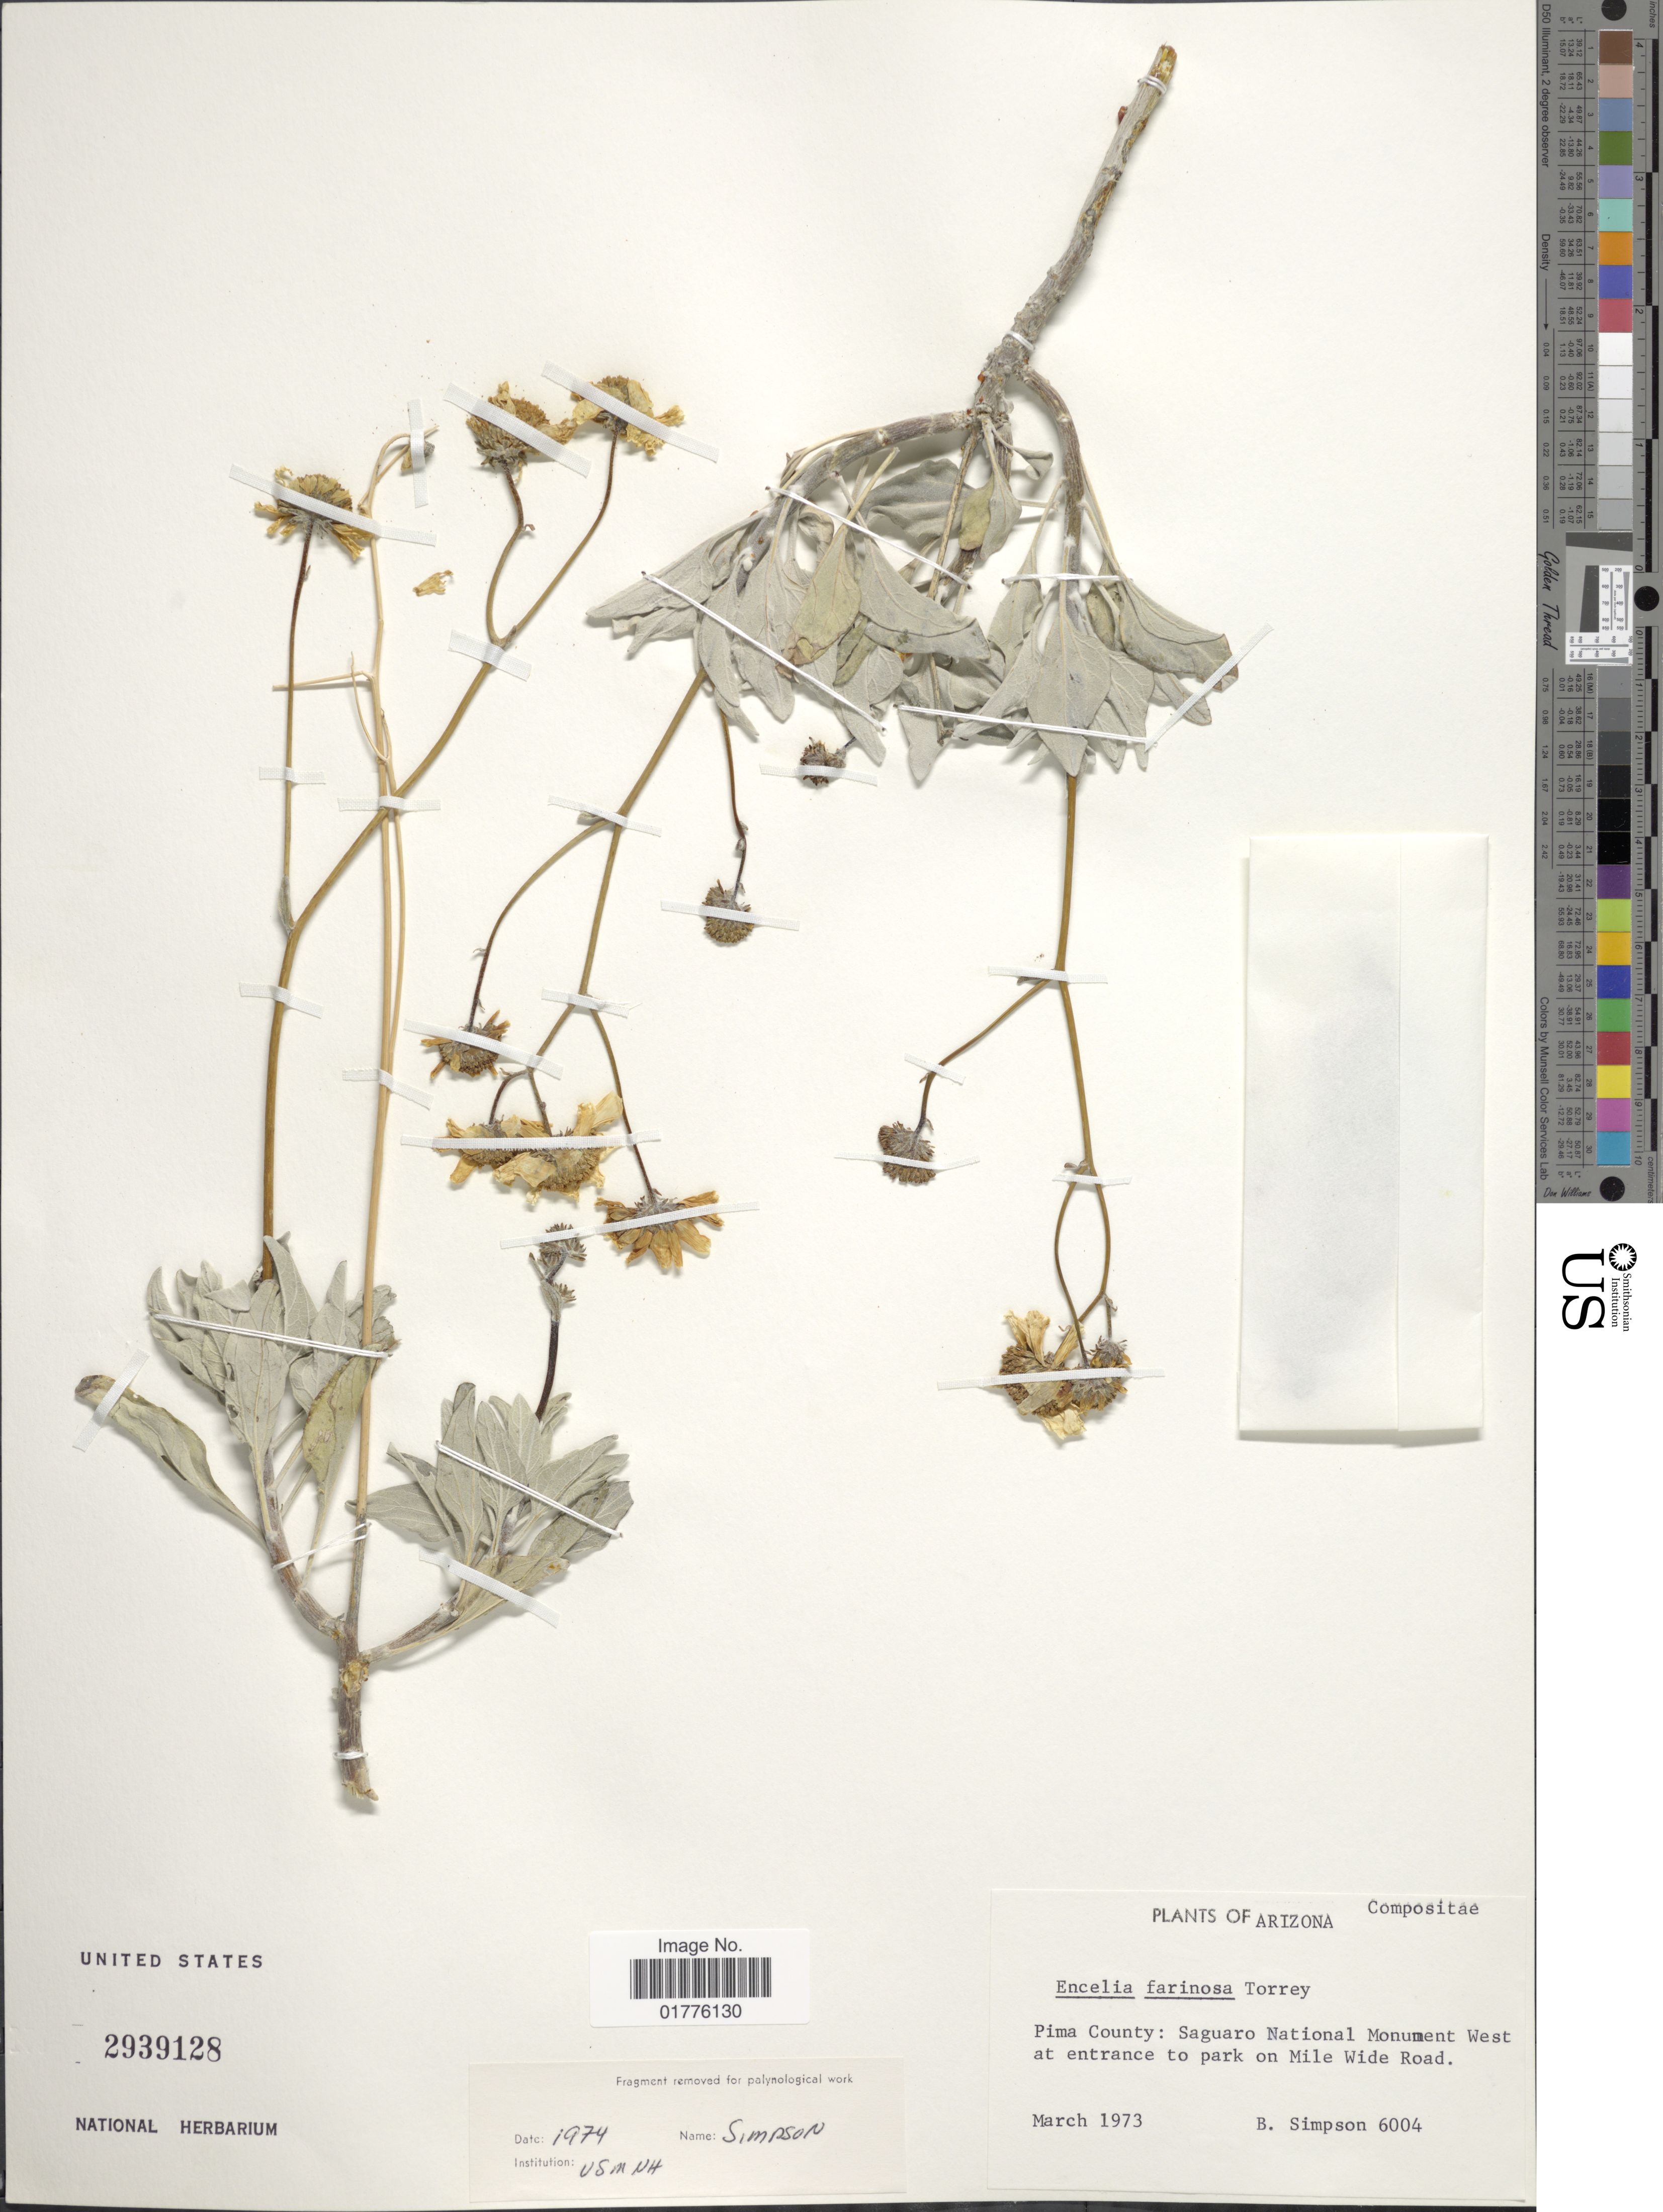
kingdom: Plantae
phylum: Tracheophyta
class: Magnoliopsida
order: Asterales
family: Asteraceae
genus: Encelia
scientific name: Encelia farinosa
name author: A. Gray ex Torr. in Emory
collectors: B. Simpson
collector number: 6004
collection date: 1973-03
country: United States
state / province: Arizona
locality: Arizona. Pima County: Saguaro National Monument West at entrance to park on Mile Wide Road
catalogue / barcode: US 2939128